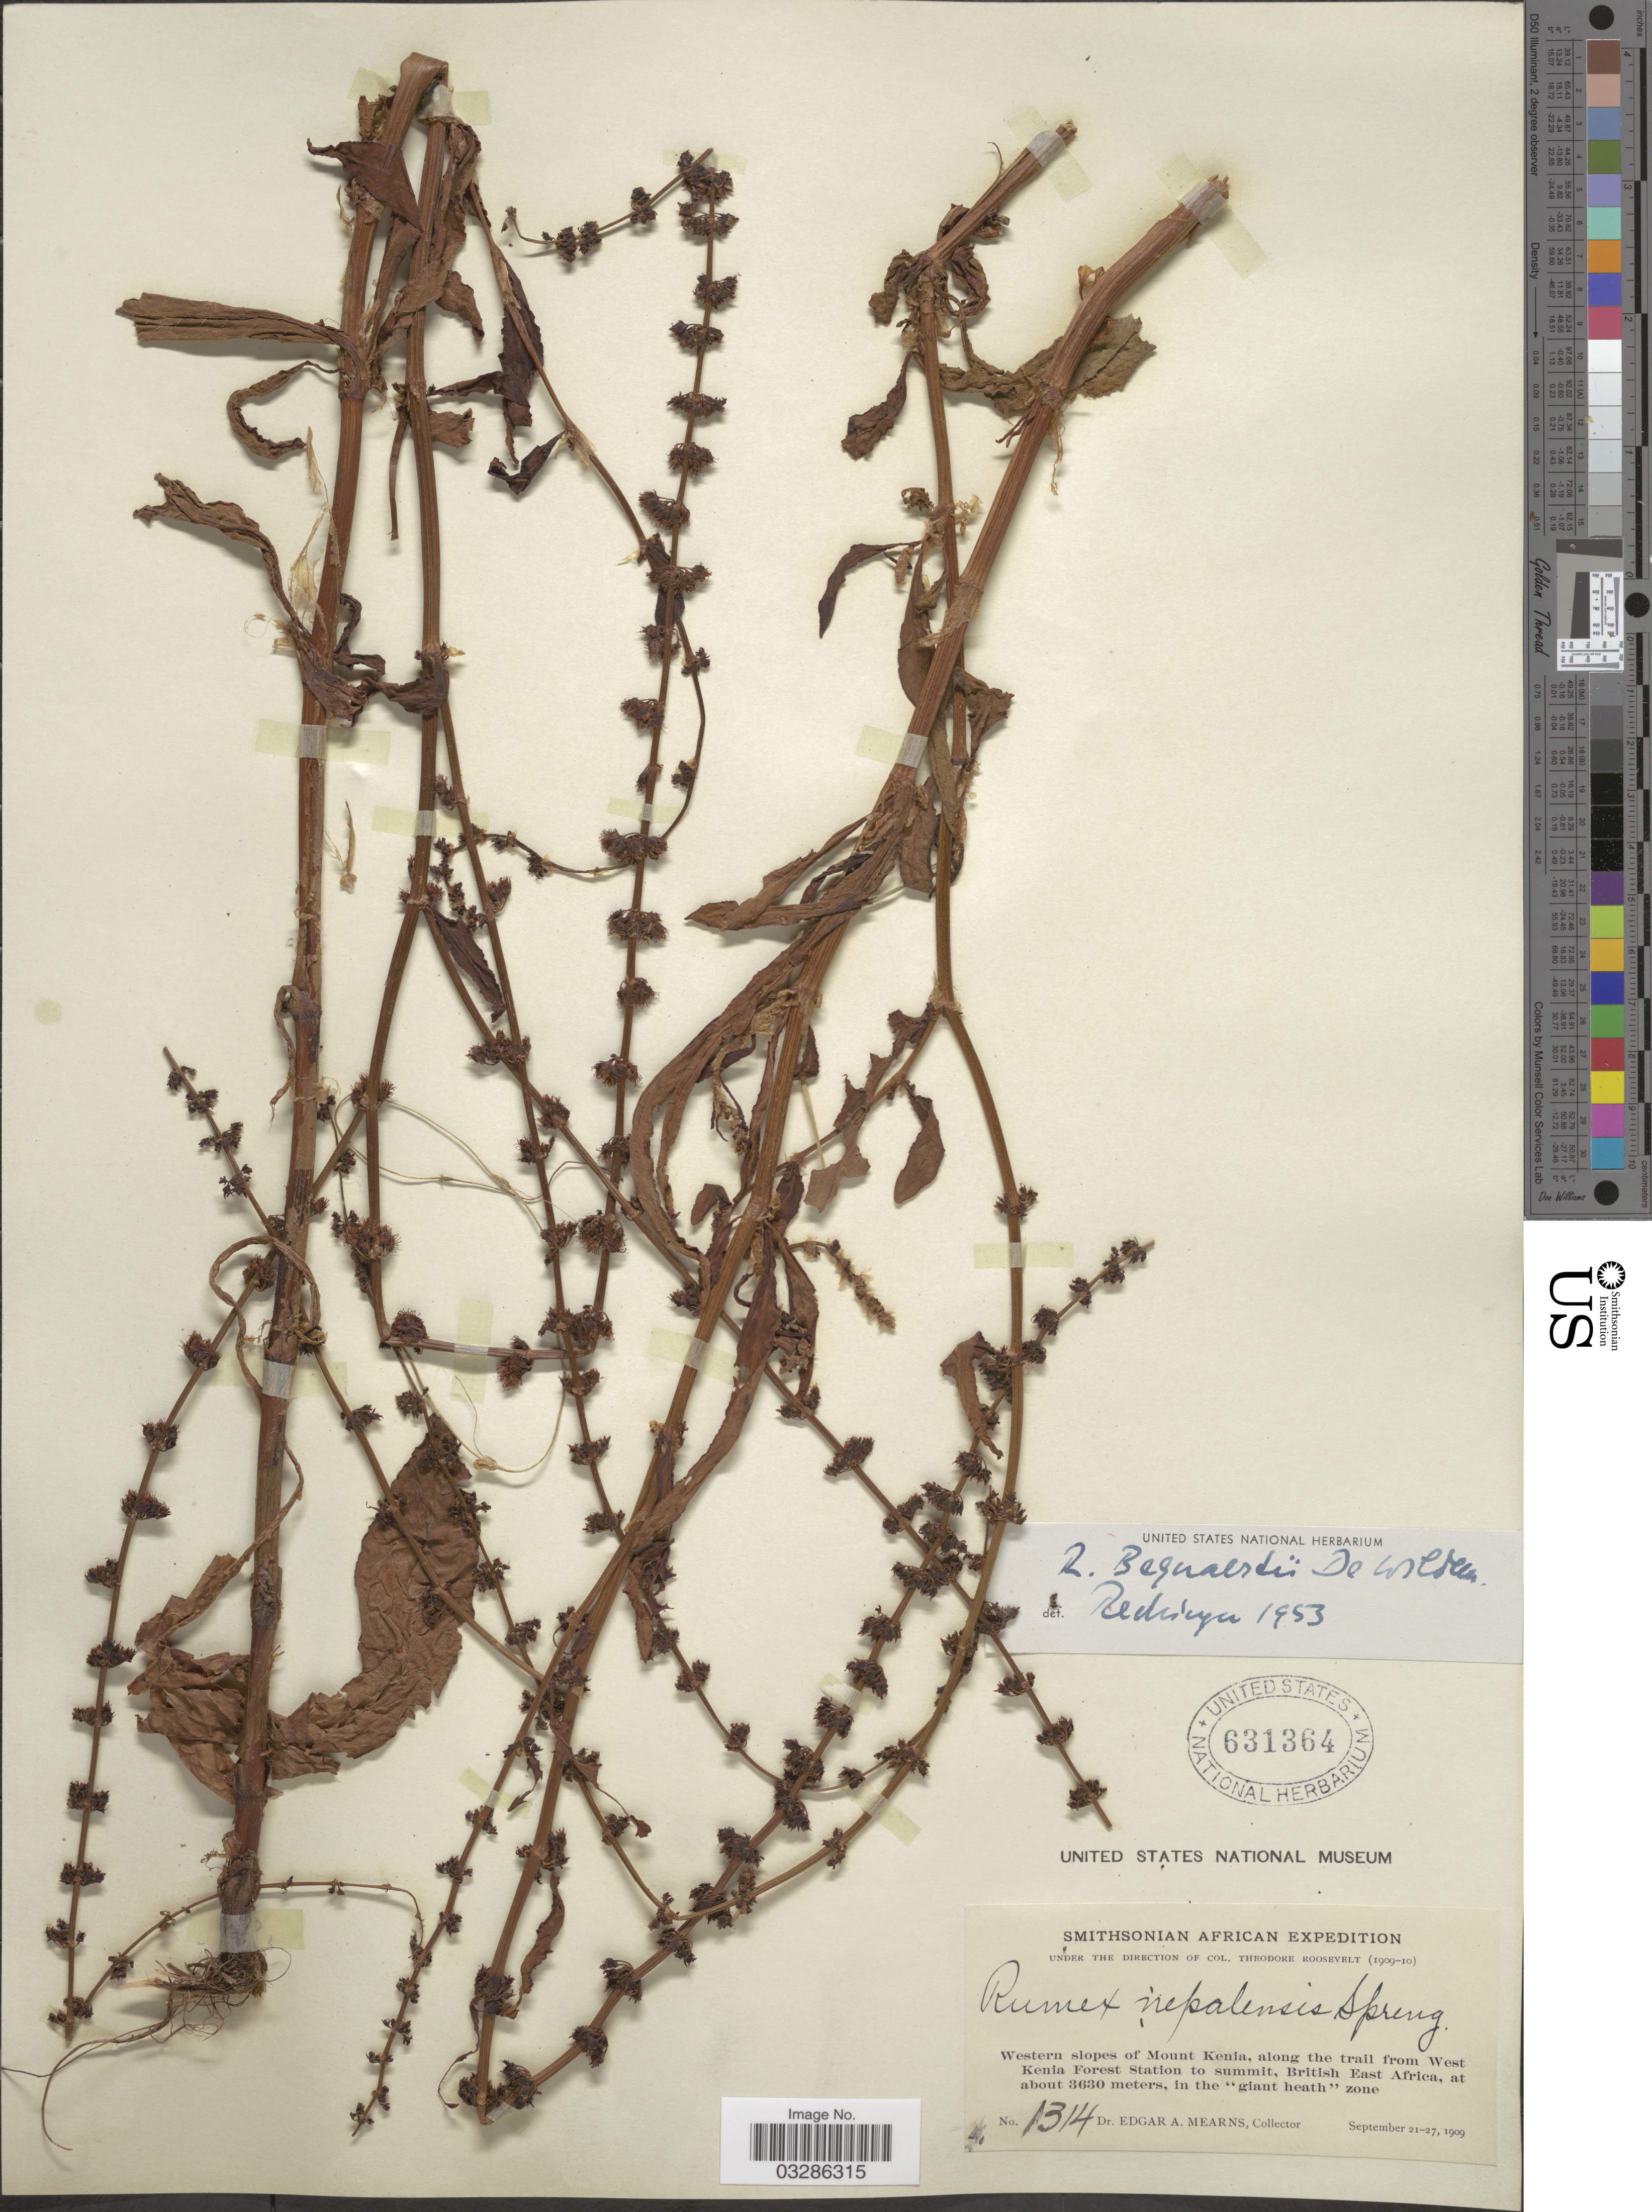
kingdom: Plantae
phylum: Tracheophyta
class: Magnoliopsida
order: Caryophyllales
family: Polygonaceae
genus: Rumex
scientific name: Rumex bequaertii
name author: De Wild.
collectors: E. A. Mearns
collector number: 1314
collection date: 1909-09-21/1909-09-27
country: Kenya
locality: Western slopes of Mount Kenia, along the trail from West Kenia Forest Station to summit, British East Africa.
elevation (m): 3630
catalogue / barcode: US 631364